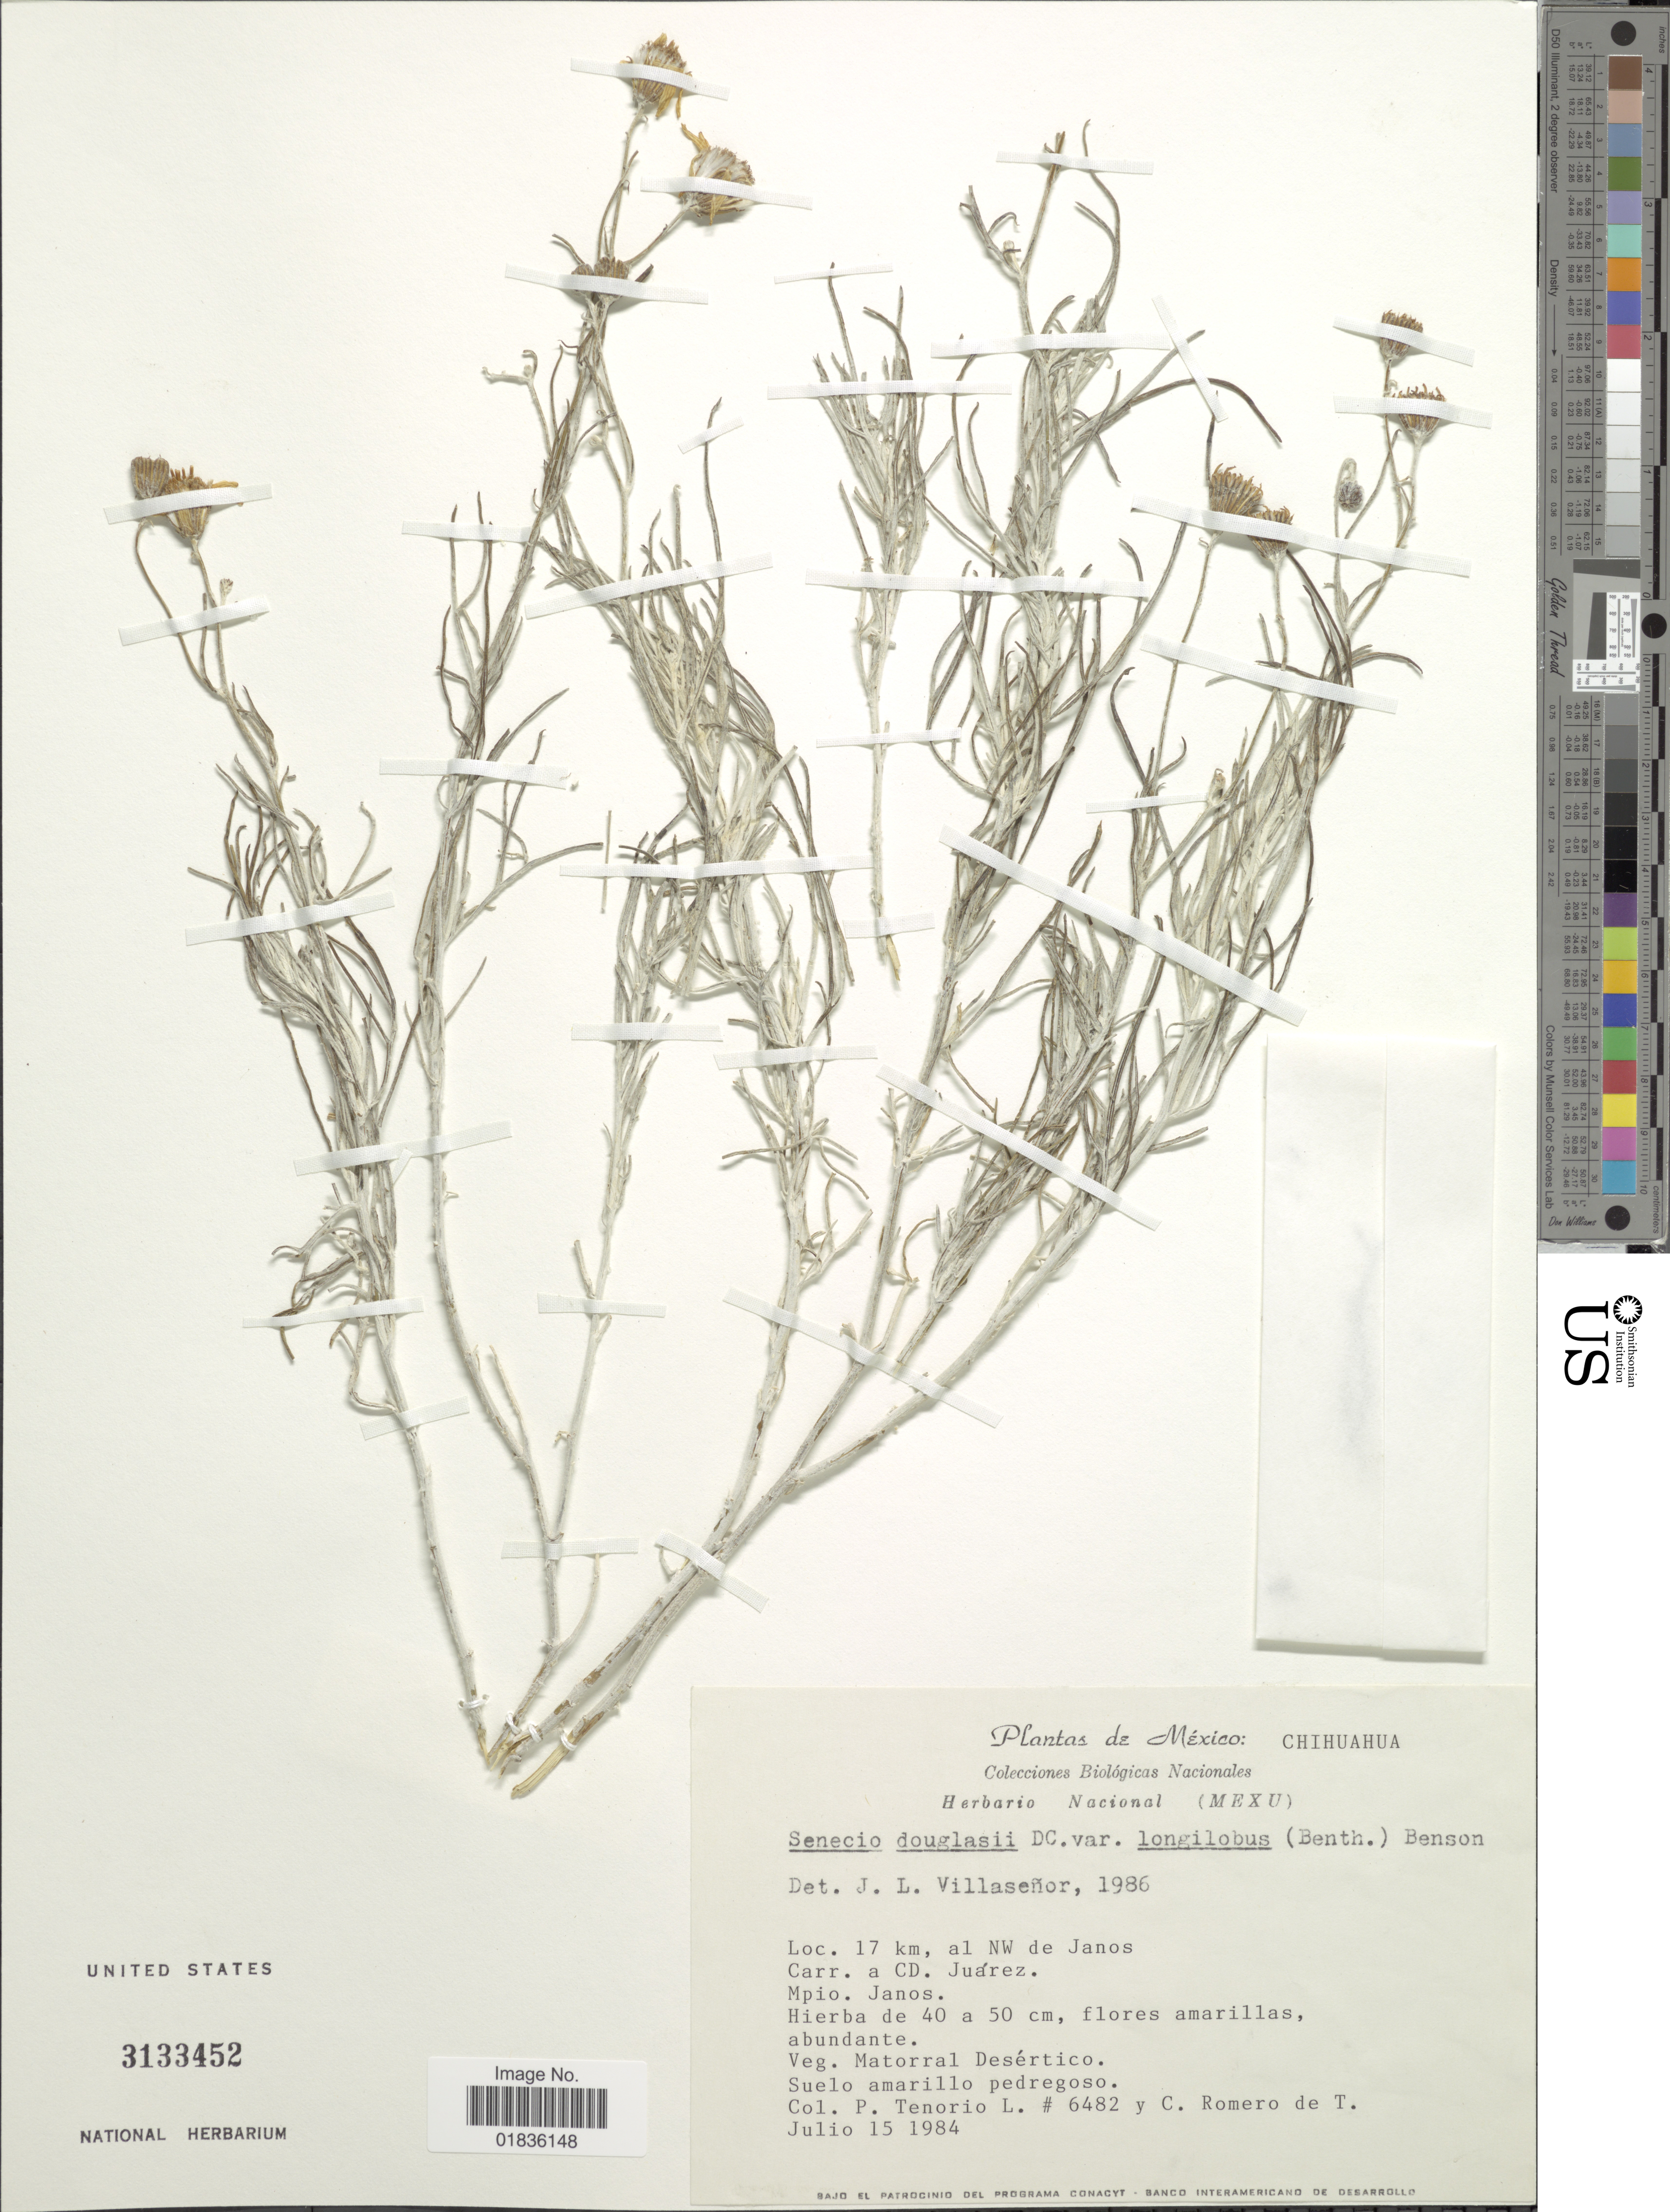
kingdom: Plantae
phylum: Tracheophyta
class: Magnoliopsida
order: Asterales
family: Asteraceae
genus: Senecio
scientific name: Senecio flaccidus var. flaccidus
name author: Less.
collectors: P. Tenorio L. & C. Romero de T.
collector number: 6482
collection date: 1984-07-15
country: Mexico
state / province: Chihuahua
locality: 17 km, al NW de Janos, Carr. a CD. Juarez, Mpio. Janos.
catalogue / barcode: US 3133452